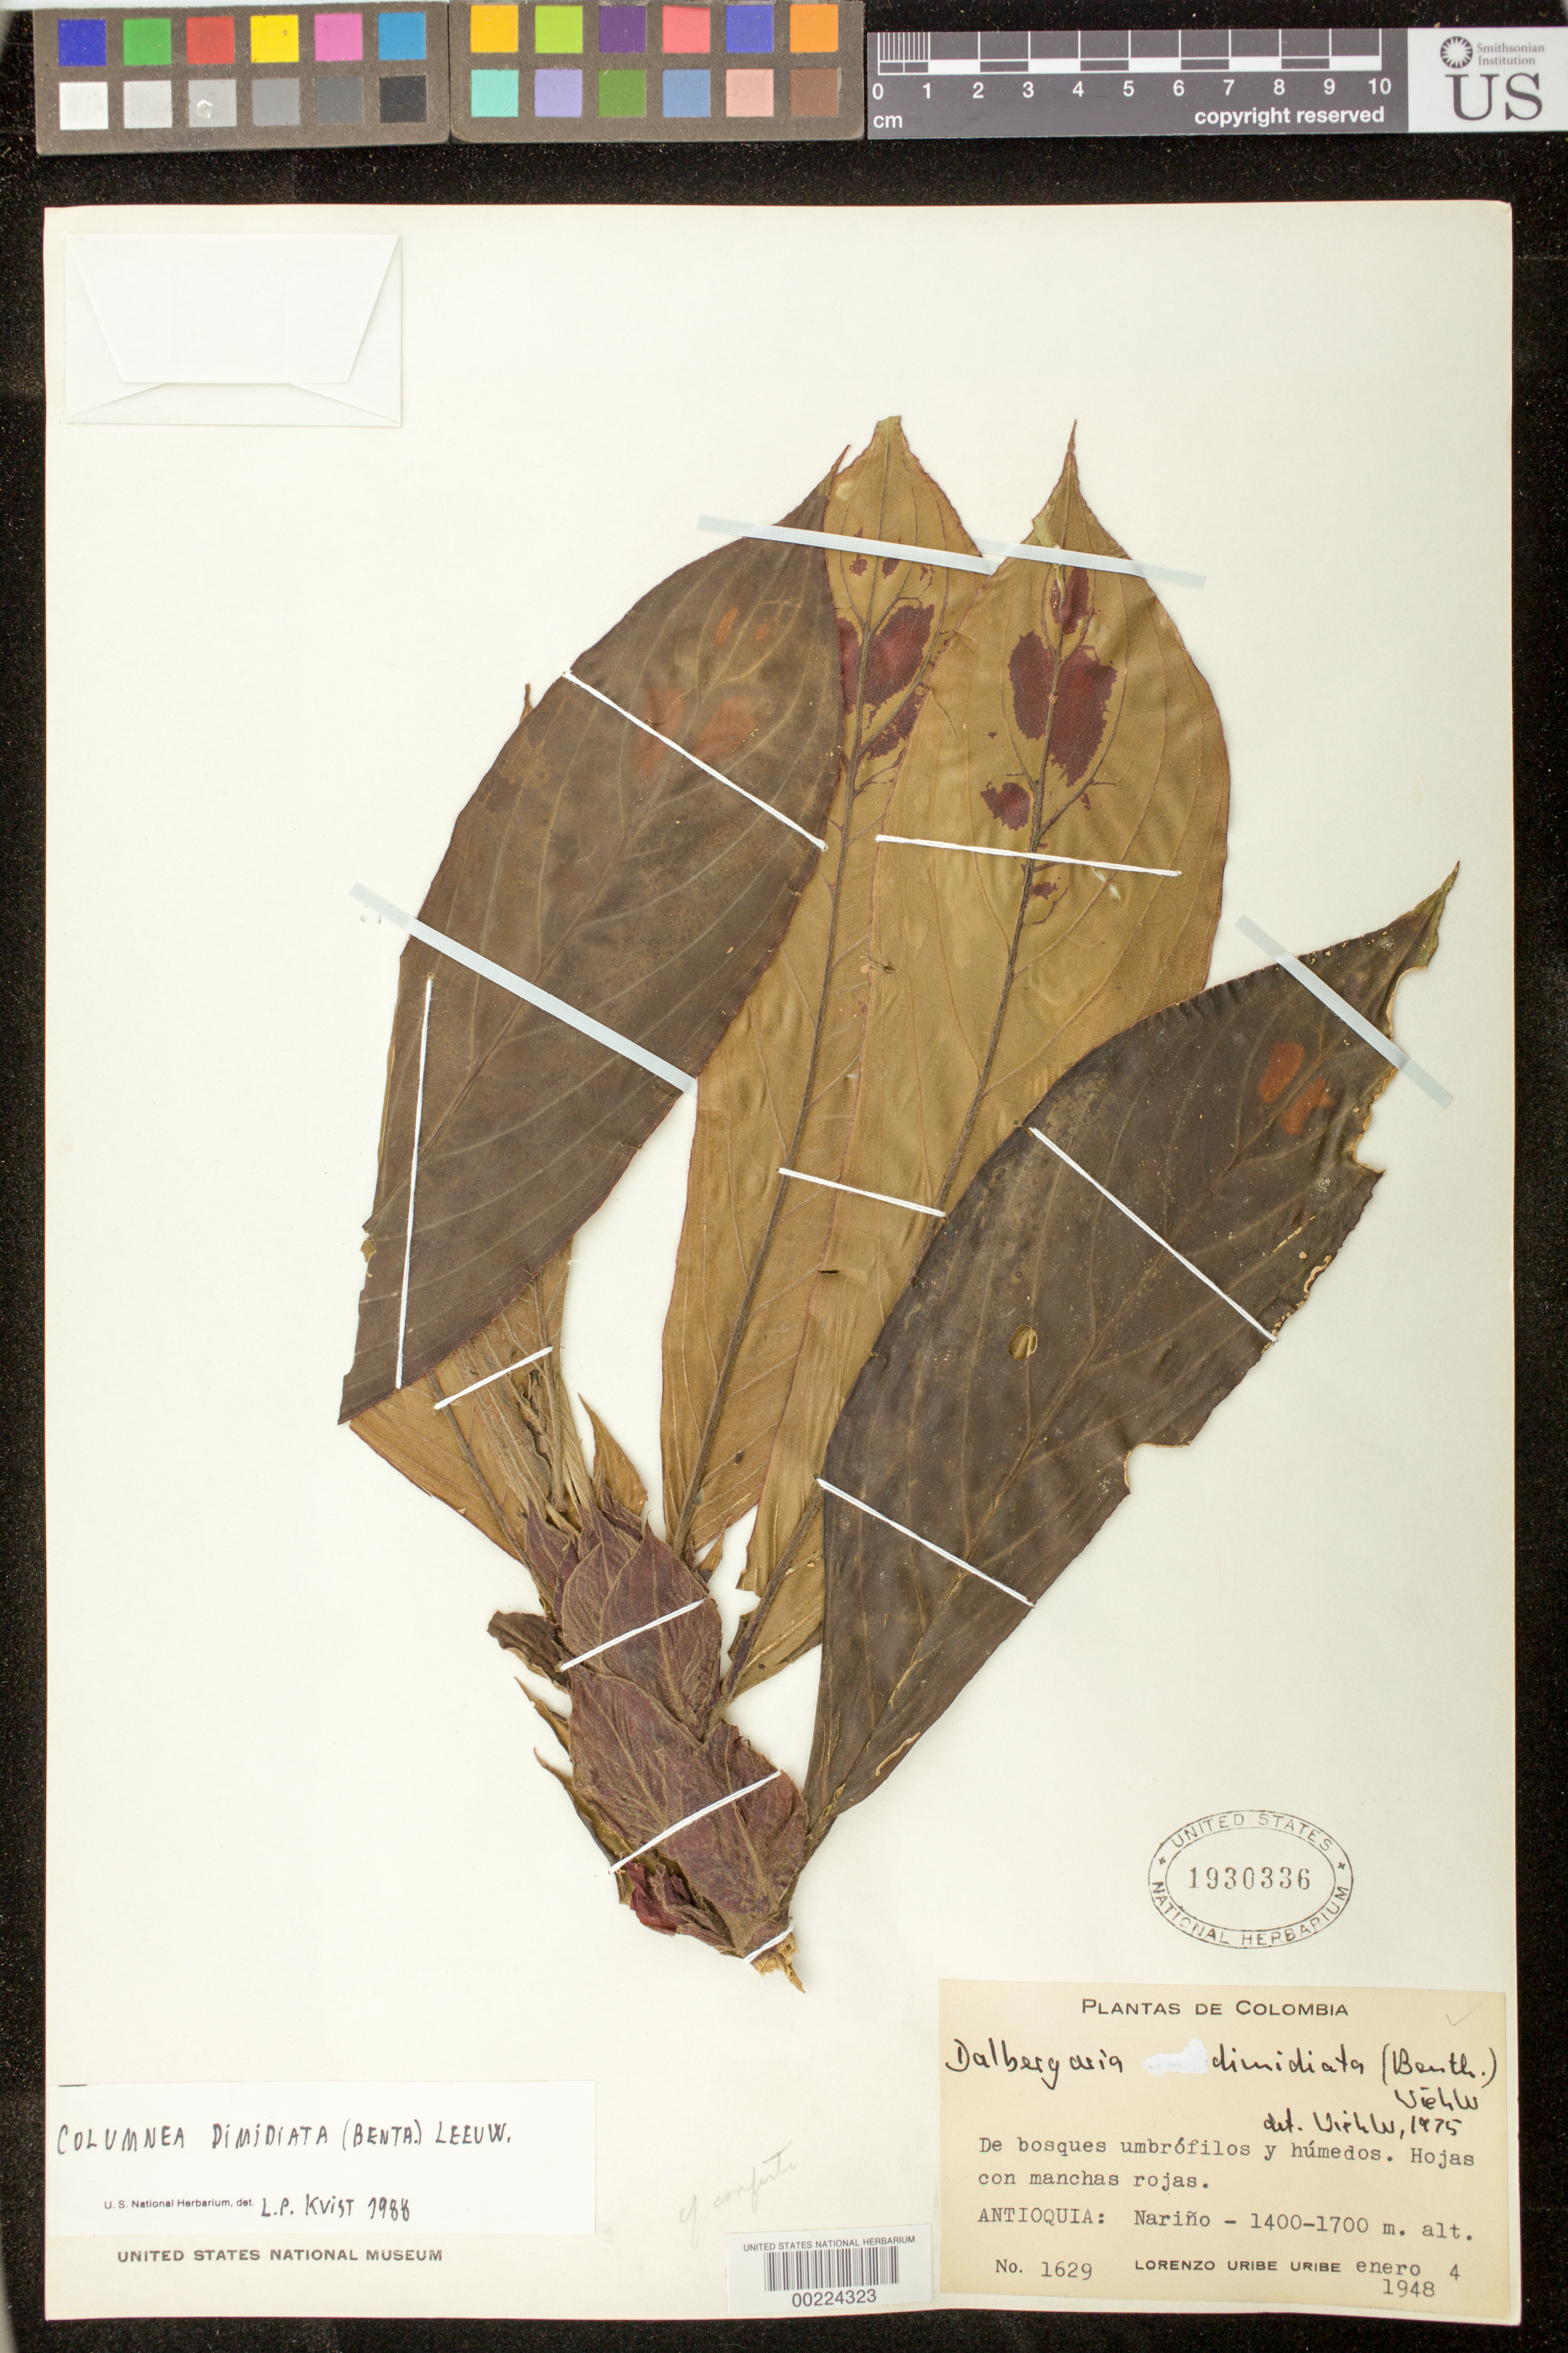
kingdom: Plantae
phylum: Tracheophyta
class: Magnoliopsida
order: Lamiales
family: Gesneriaceae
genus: Columnea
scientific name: Columnea dimidiata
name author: (Benth.) Kuntze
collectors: L. Uribe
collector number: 1629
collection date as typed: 04 Jan 1948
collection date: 1948-01-04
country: Colombia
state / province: Antioquia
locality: Narino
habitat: In shade-loving and humid forests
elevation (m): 1400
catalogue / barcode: US 1930336